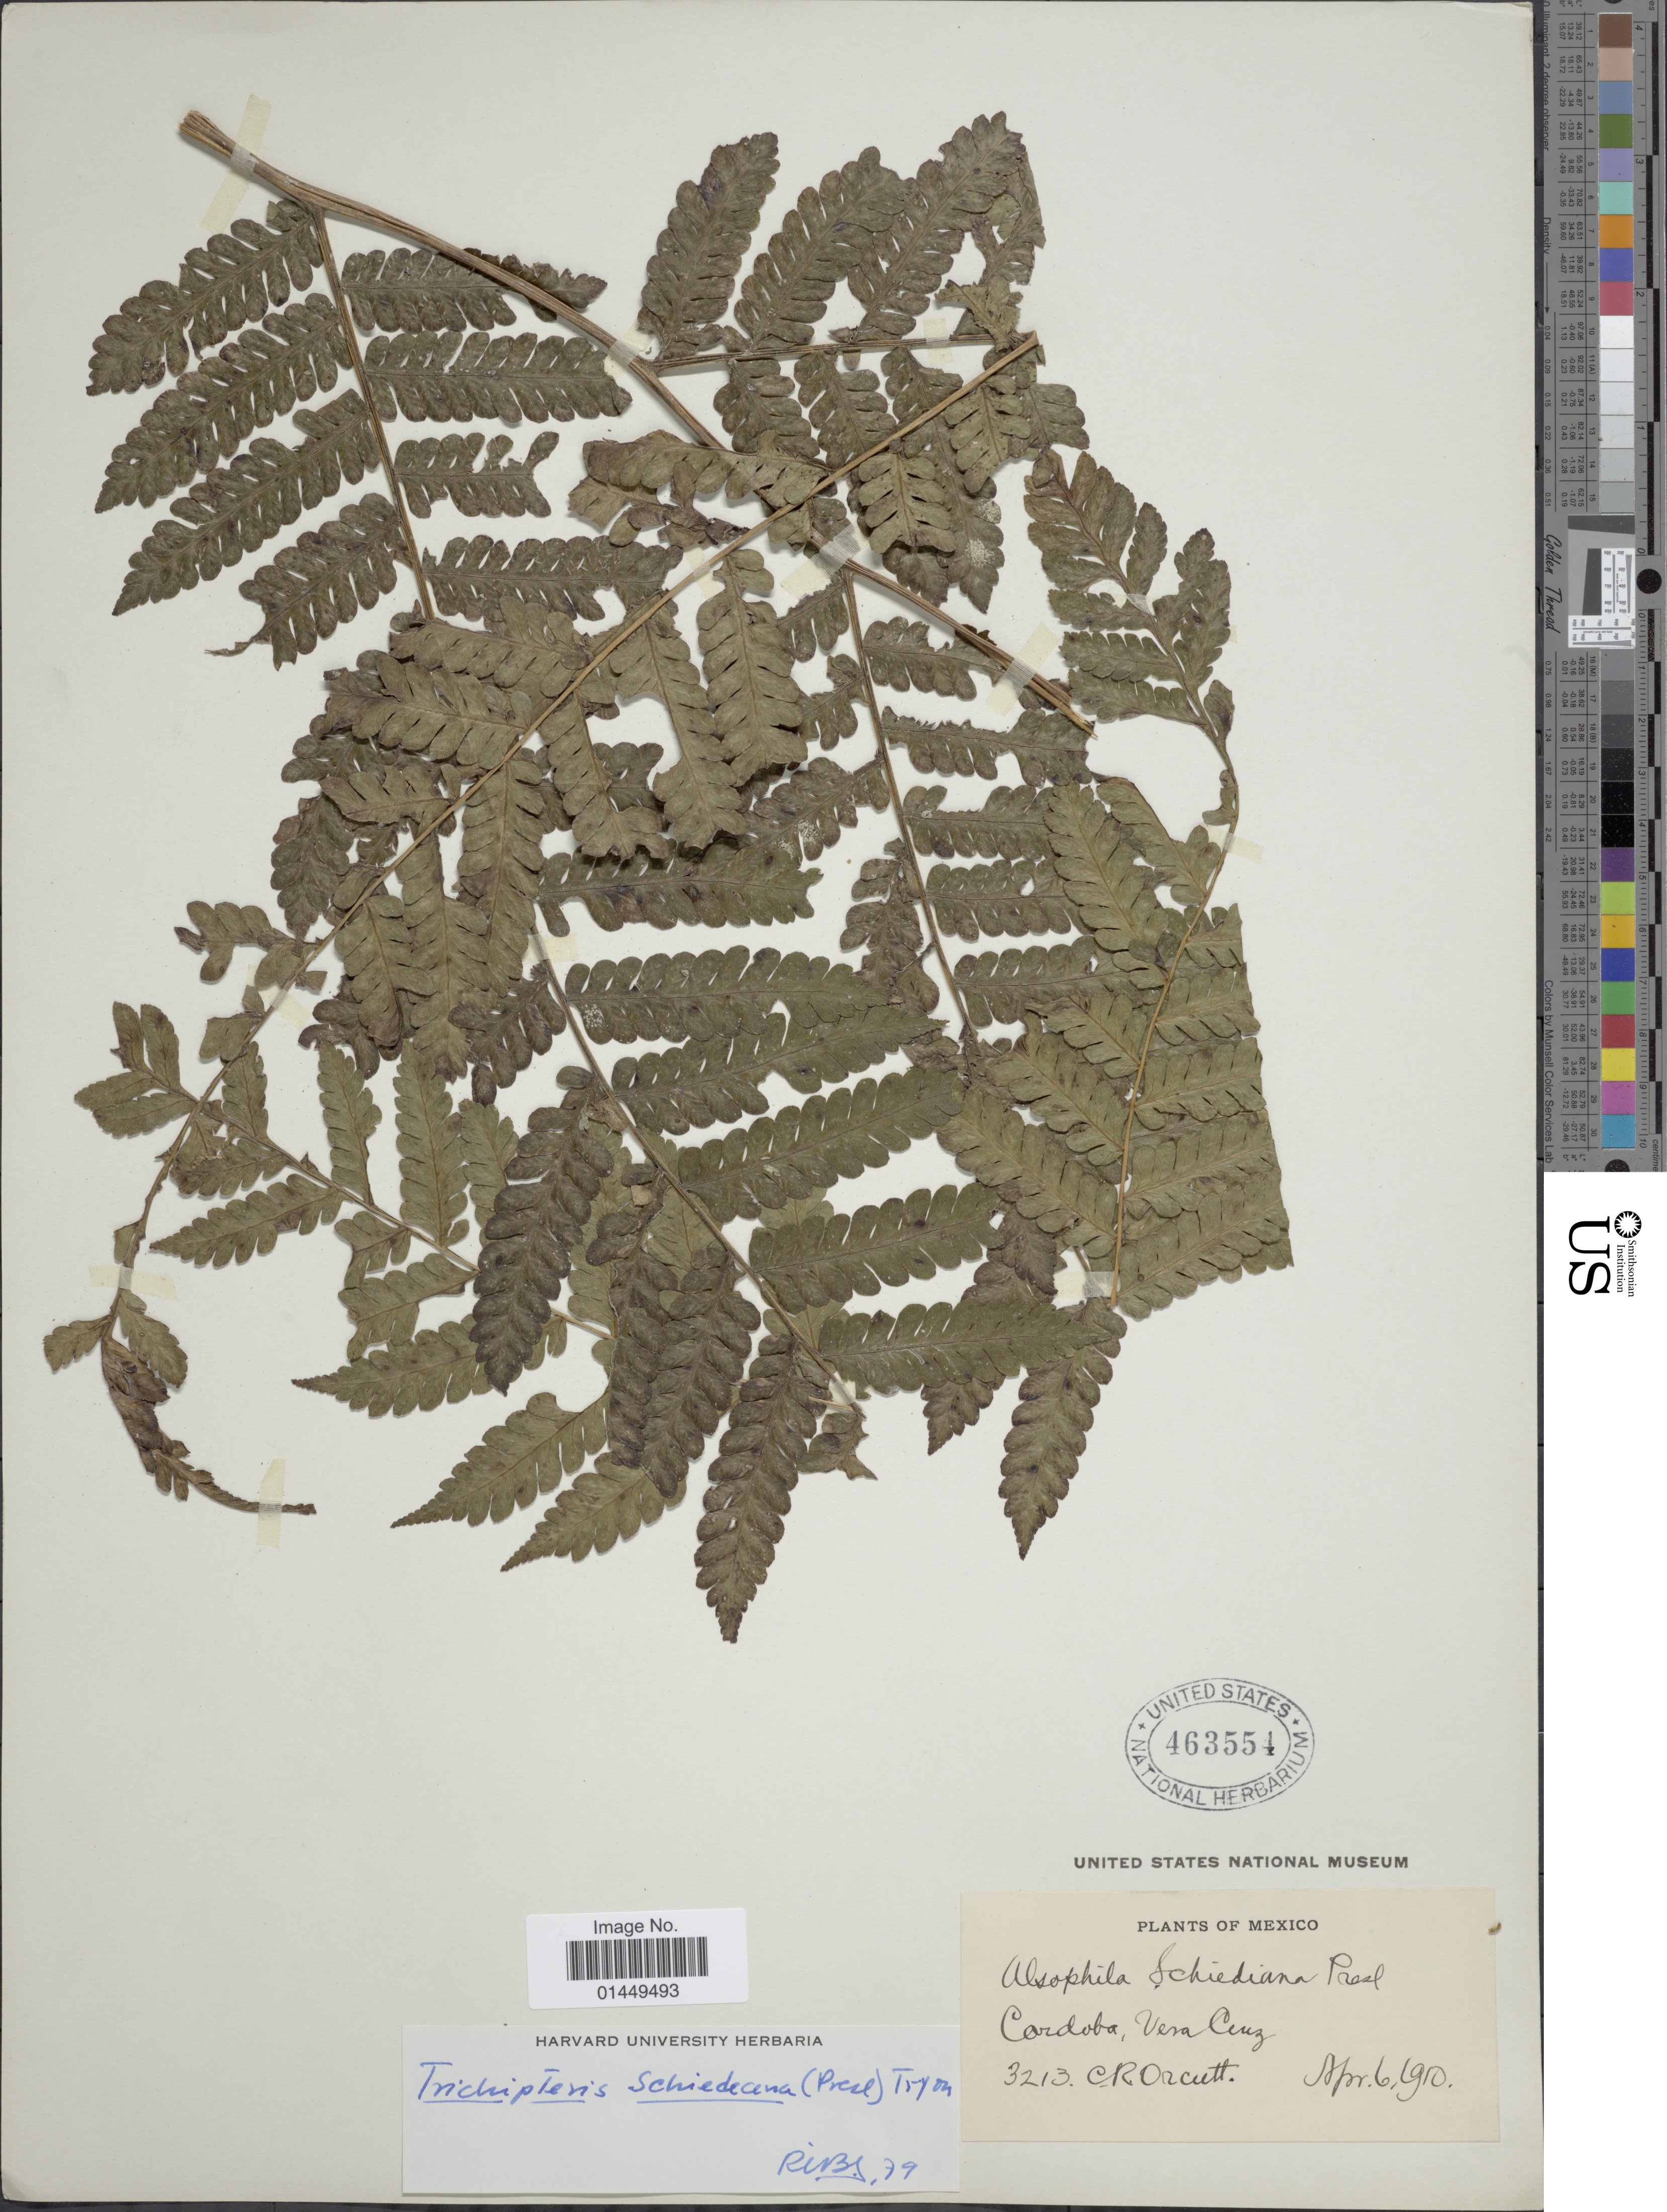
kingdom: Plantae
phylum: Tracheophyta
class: Polypodiopsida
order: Cyatheales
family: Cyatheaceae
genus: Cyathea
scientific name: Cyathea schiedeana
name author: (C. Presl) Domin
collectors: C. R. Orcutt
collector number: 3213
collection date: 1910-04-06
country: Mexico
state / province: Veracruz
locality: Cordoba, Vera Cruz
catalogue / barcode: US 463554